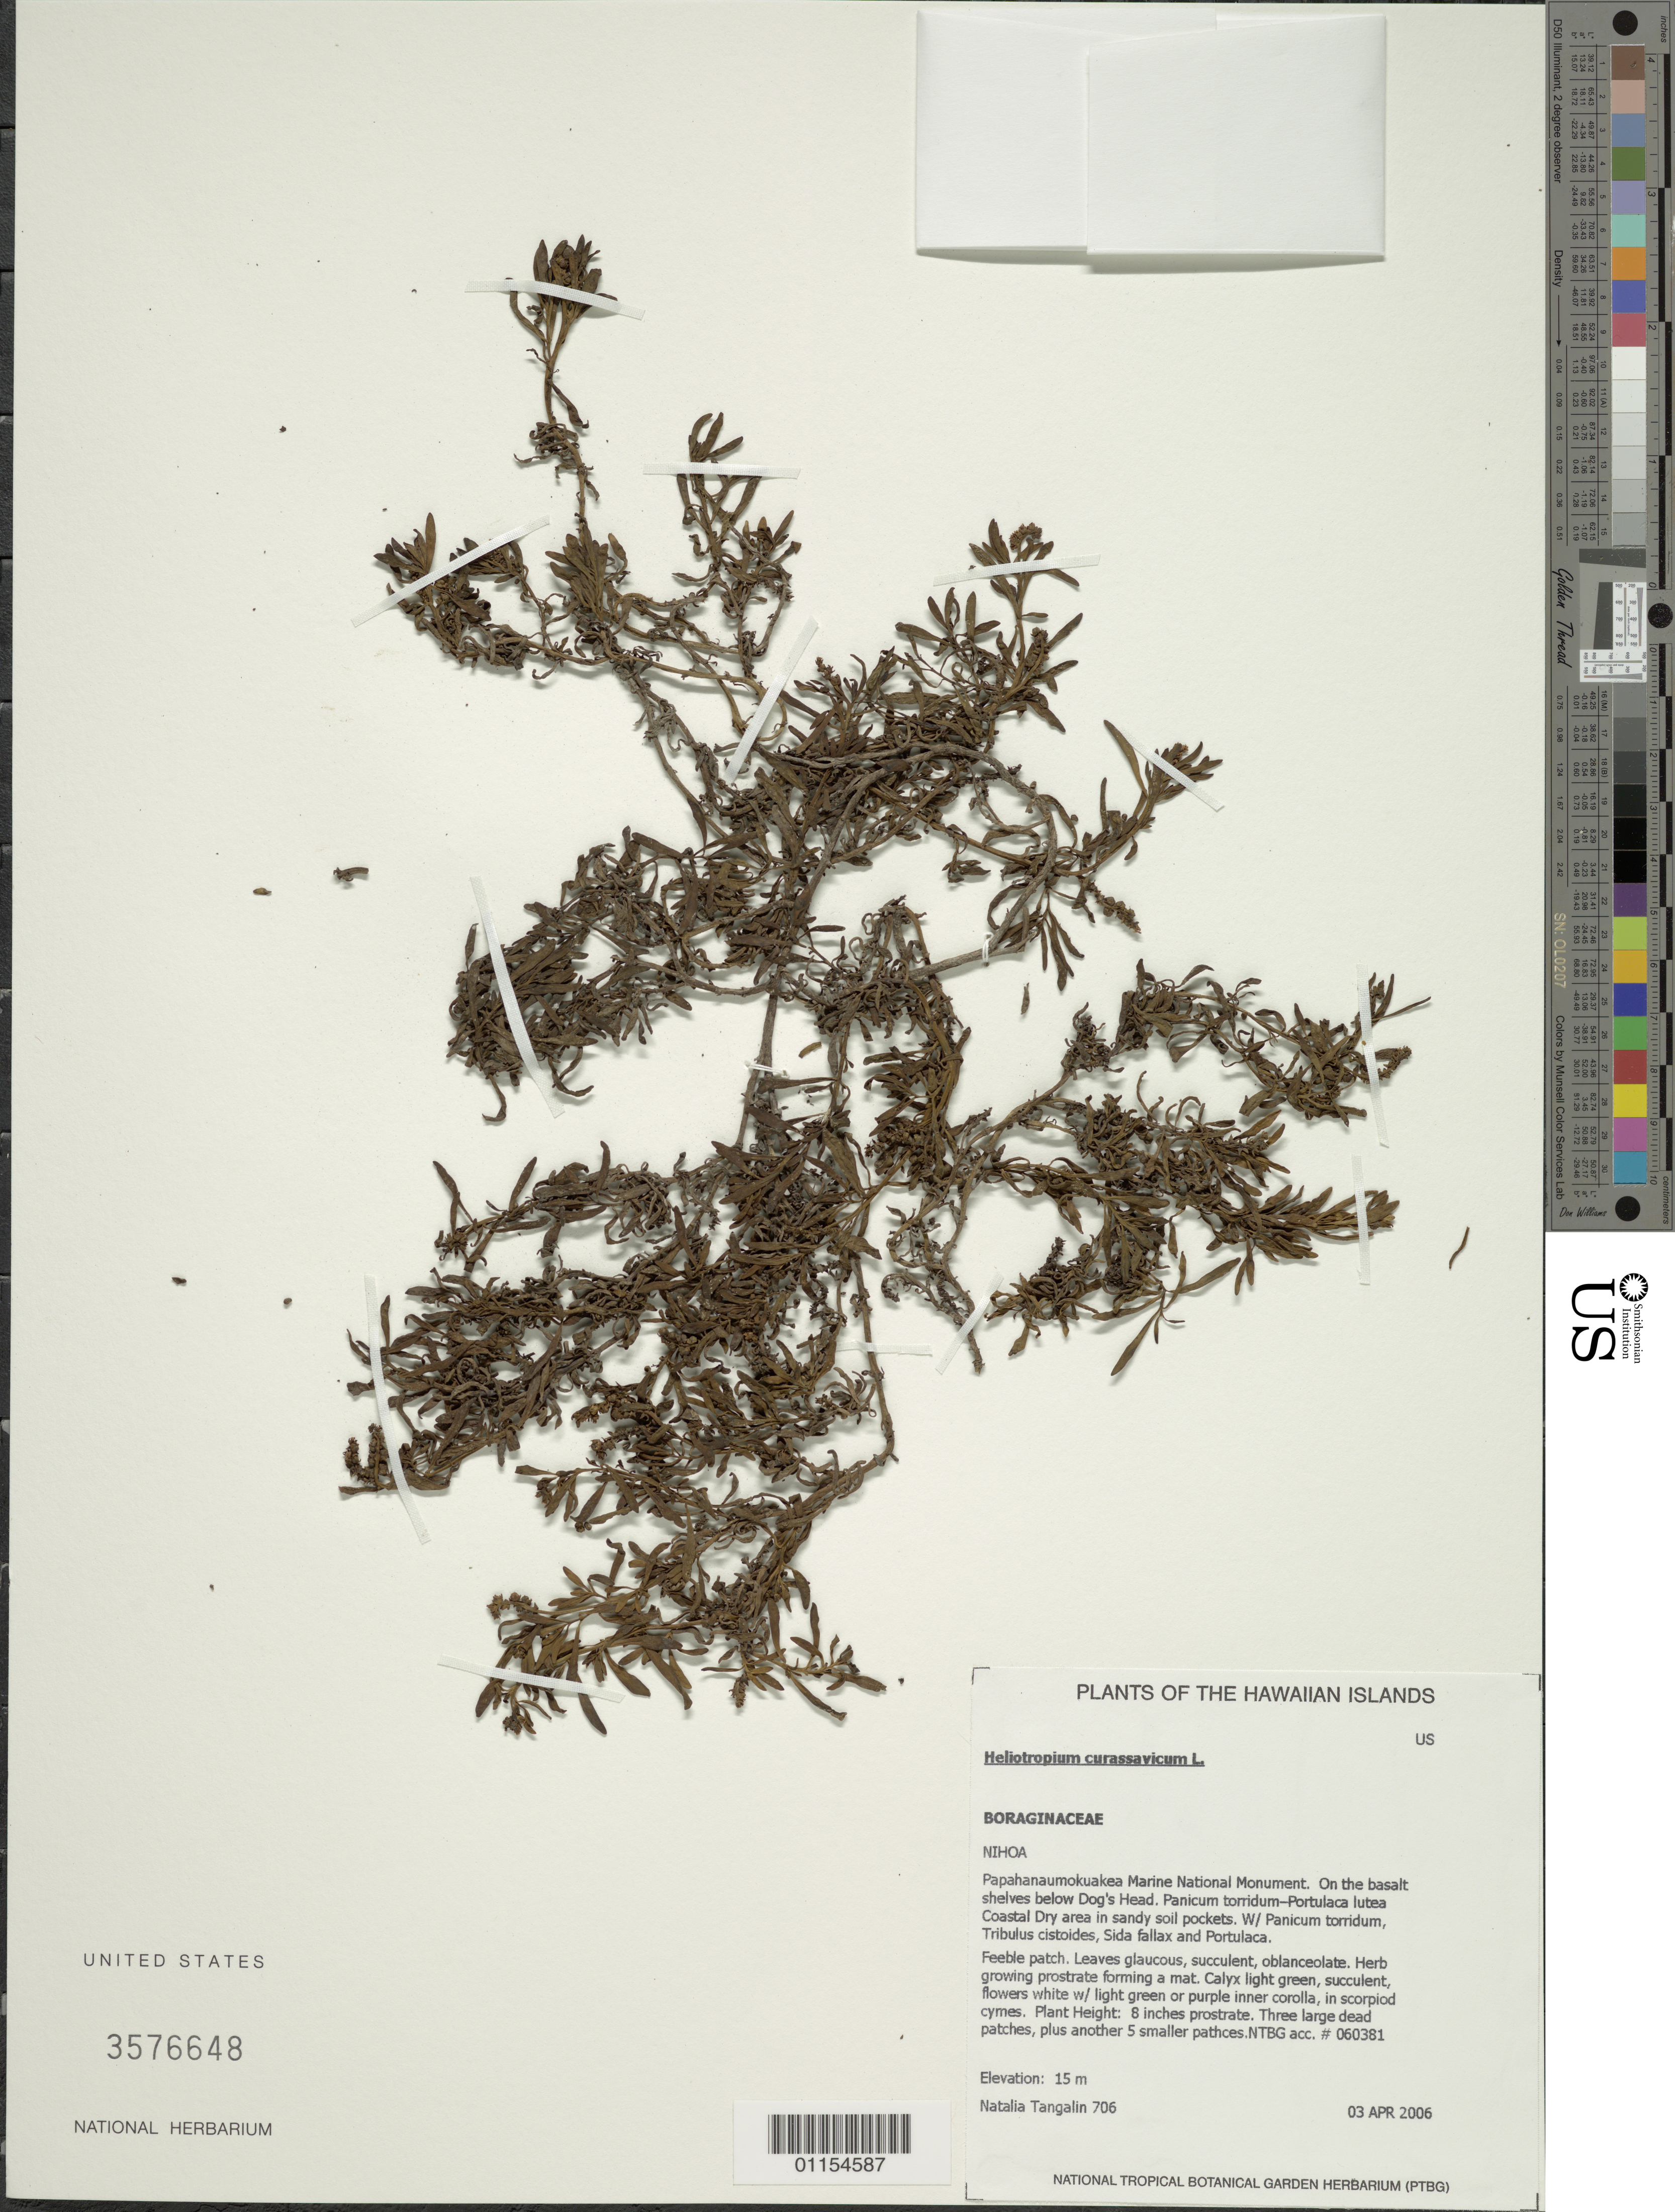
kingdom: Plantae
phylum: Tracheophyta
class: Magnoliopsida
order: Boraginales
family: Heliotropiaceae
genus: Heliotropium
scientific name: Heliotropium curassavicum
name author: L.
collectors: N. Tangalin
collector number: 706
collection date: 2006-04-03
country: United States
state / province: Hawaii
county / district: Honolulu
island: Nihoa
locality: Papahanaumokuakea Marine National Monument. On the basalt shelves below Dog's Head.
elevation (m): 15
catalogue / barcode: US 3576648